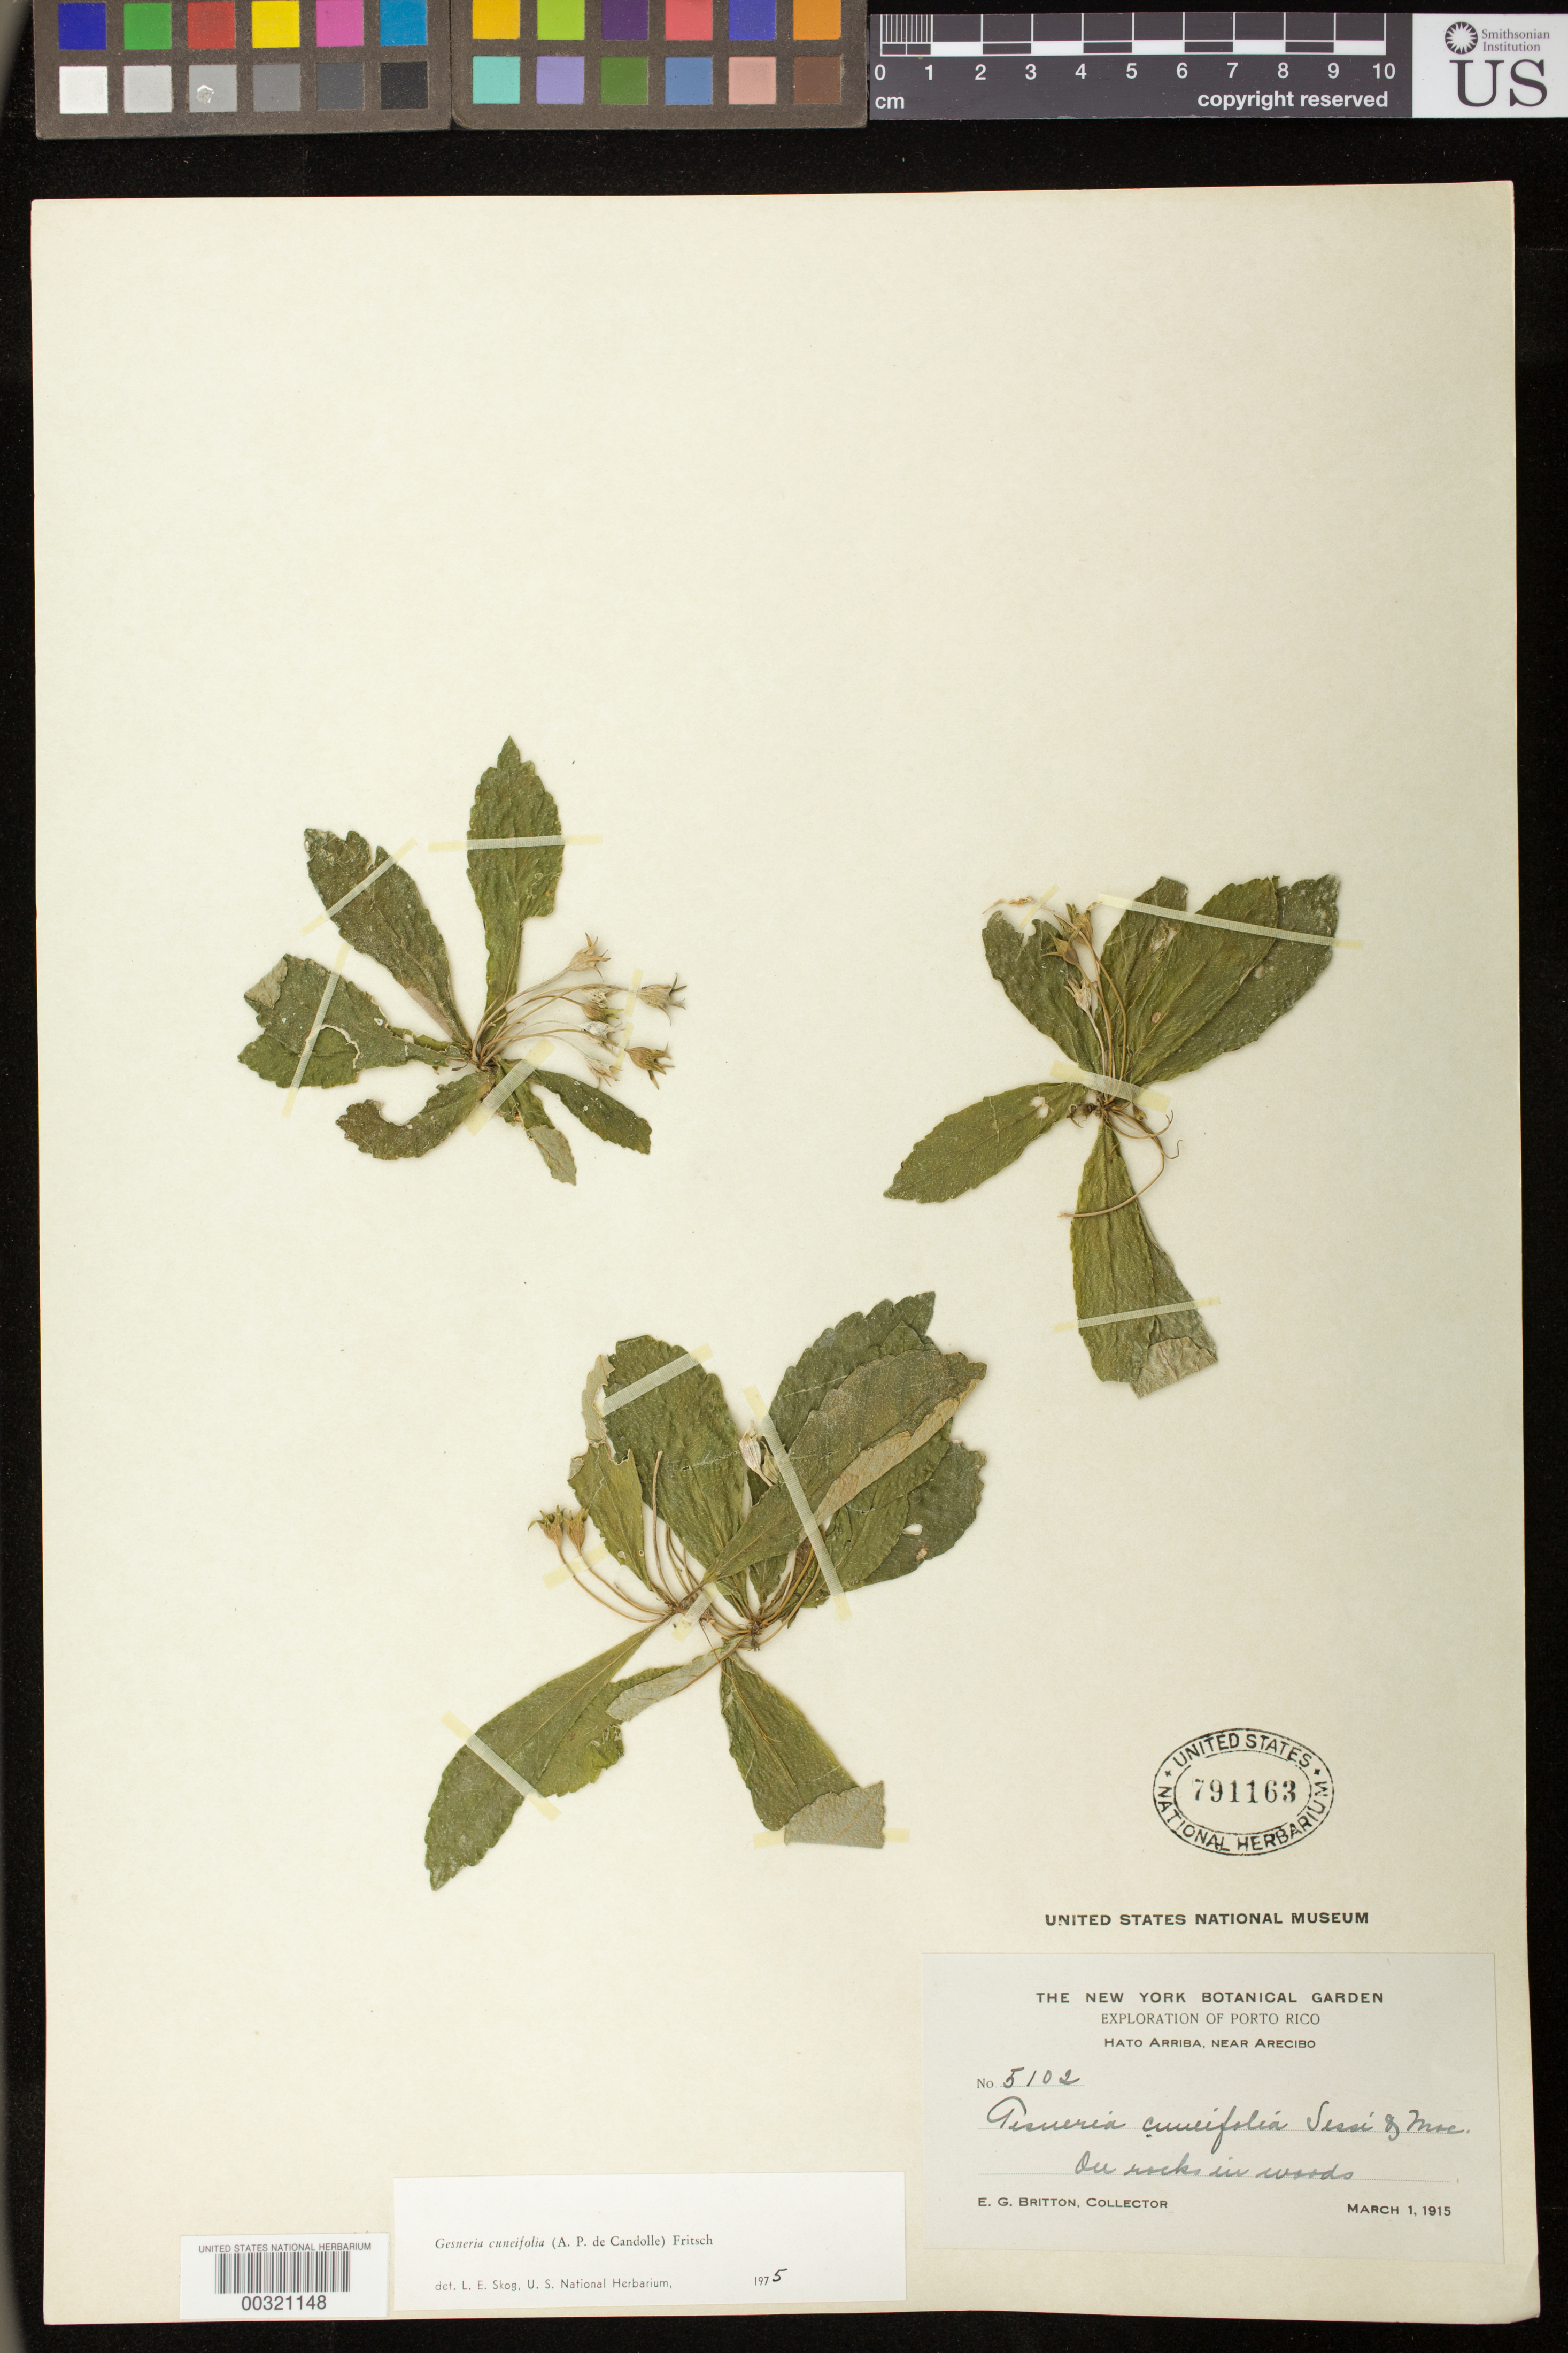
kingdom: Plantae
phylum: Tracheophyta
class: Magnoliopsida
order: Lamiales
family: Gesneriaceae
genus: Gesneria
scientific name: Gesneria cuneifolia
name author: (DC.) Fritsch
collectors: E. G. Britton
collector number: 5102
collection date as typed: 01 Mar 1915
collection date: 1915-03-01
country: Puerto Rico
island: Puerto Rico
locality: Hato Arriba, near Arecibo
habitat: On rocks in woods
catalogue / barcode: US 791163